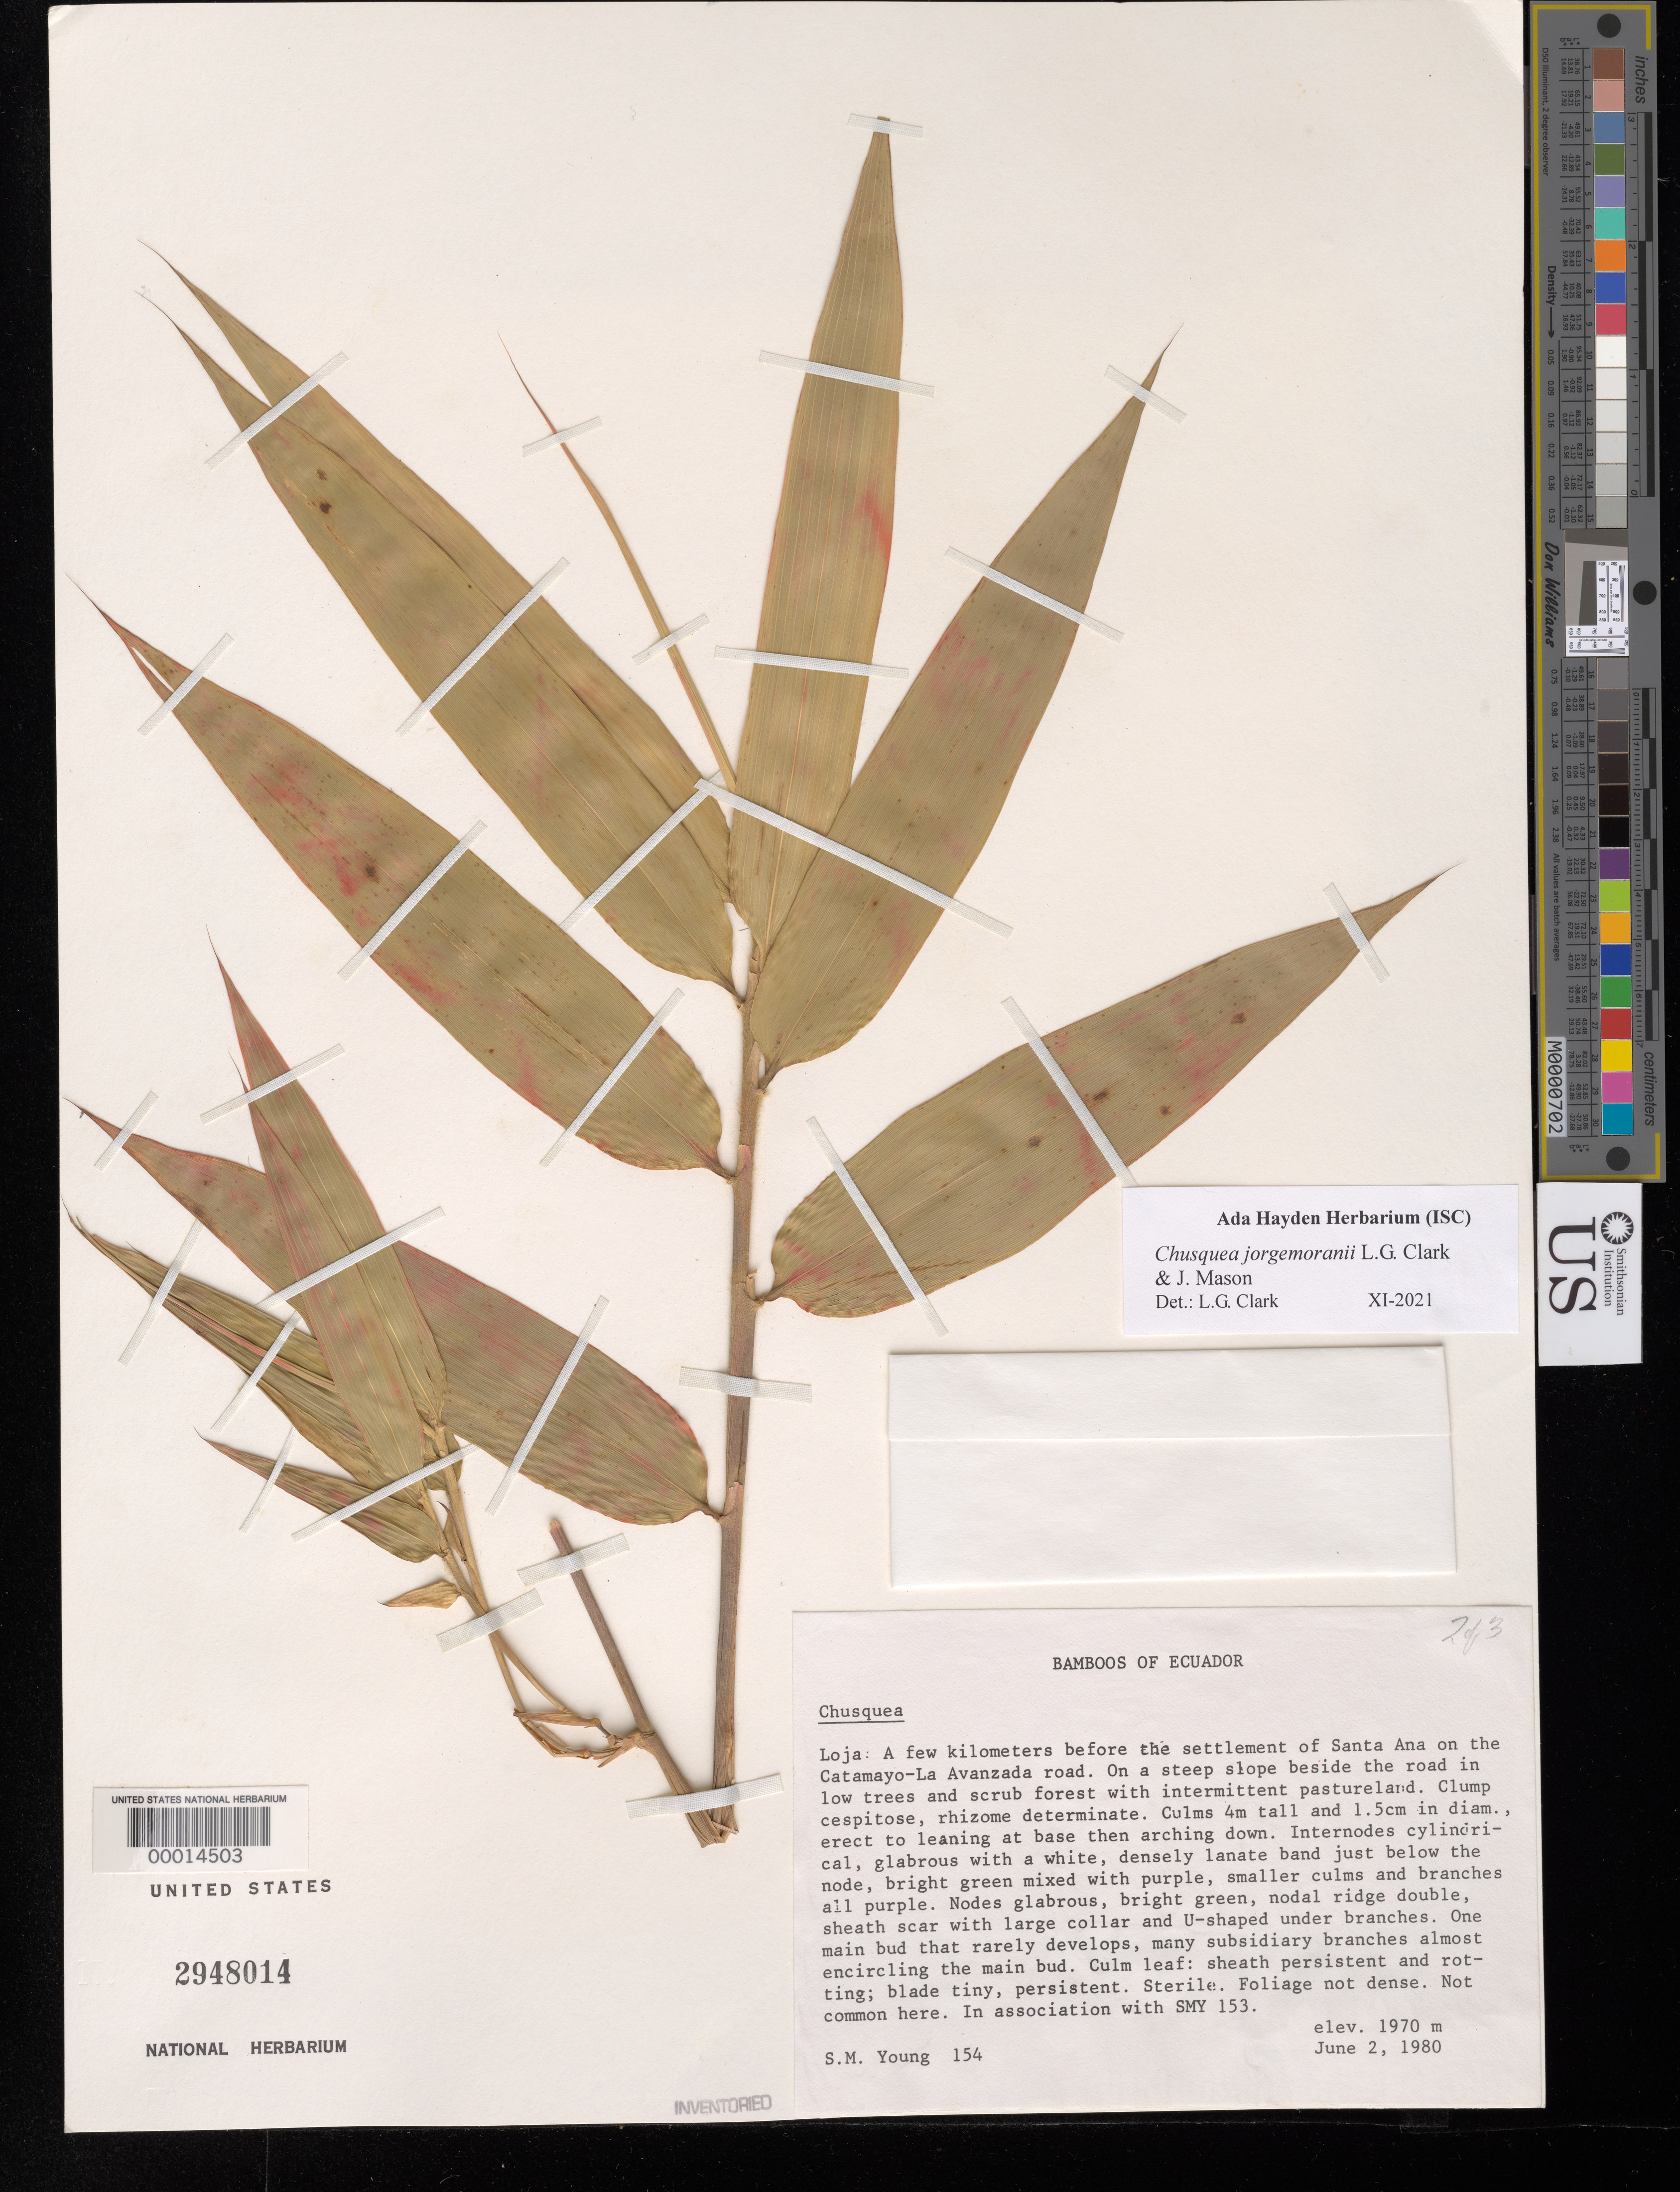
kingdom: Plantae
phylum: Tracheophyta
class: Liliopsida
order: Poales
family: Poaceae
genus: Chusquea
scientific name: Chusquea jorgemoranii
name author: L.G. Clark & J.J.Mason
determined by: Clark, Lynn G., (ISC), Iowa State University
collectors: S. Young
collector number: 154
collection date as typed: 02 Jun 1980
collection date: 1980-06-02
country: Ecuador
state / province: Loja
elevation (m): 1970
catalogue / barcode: US 2948014